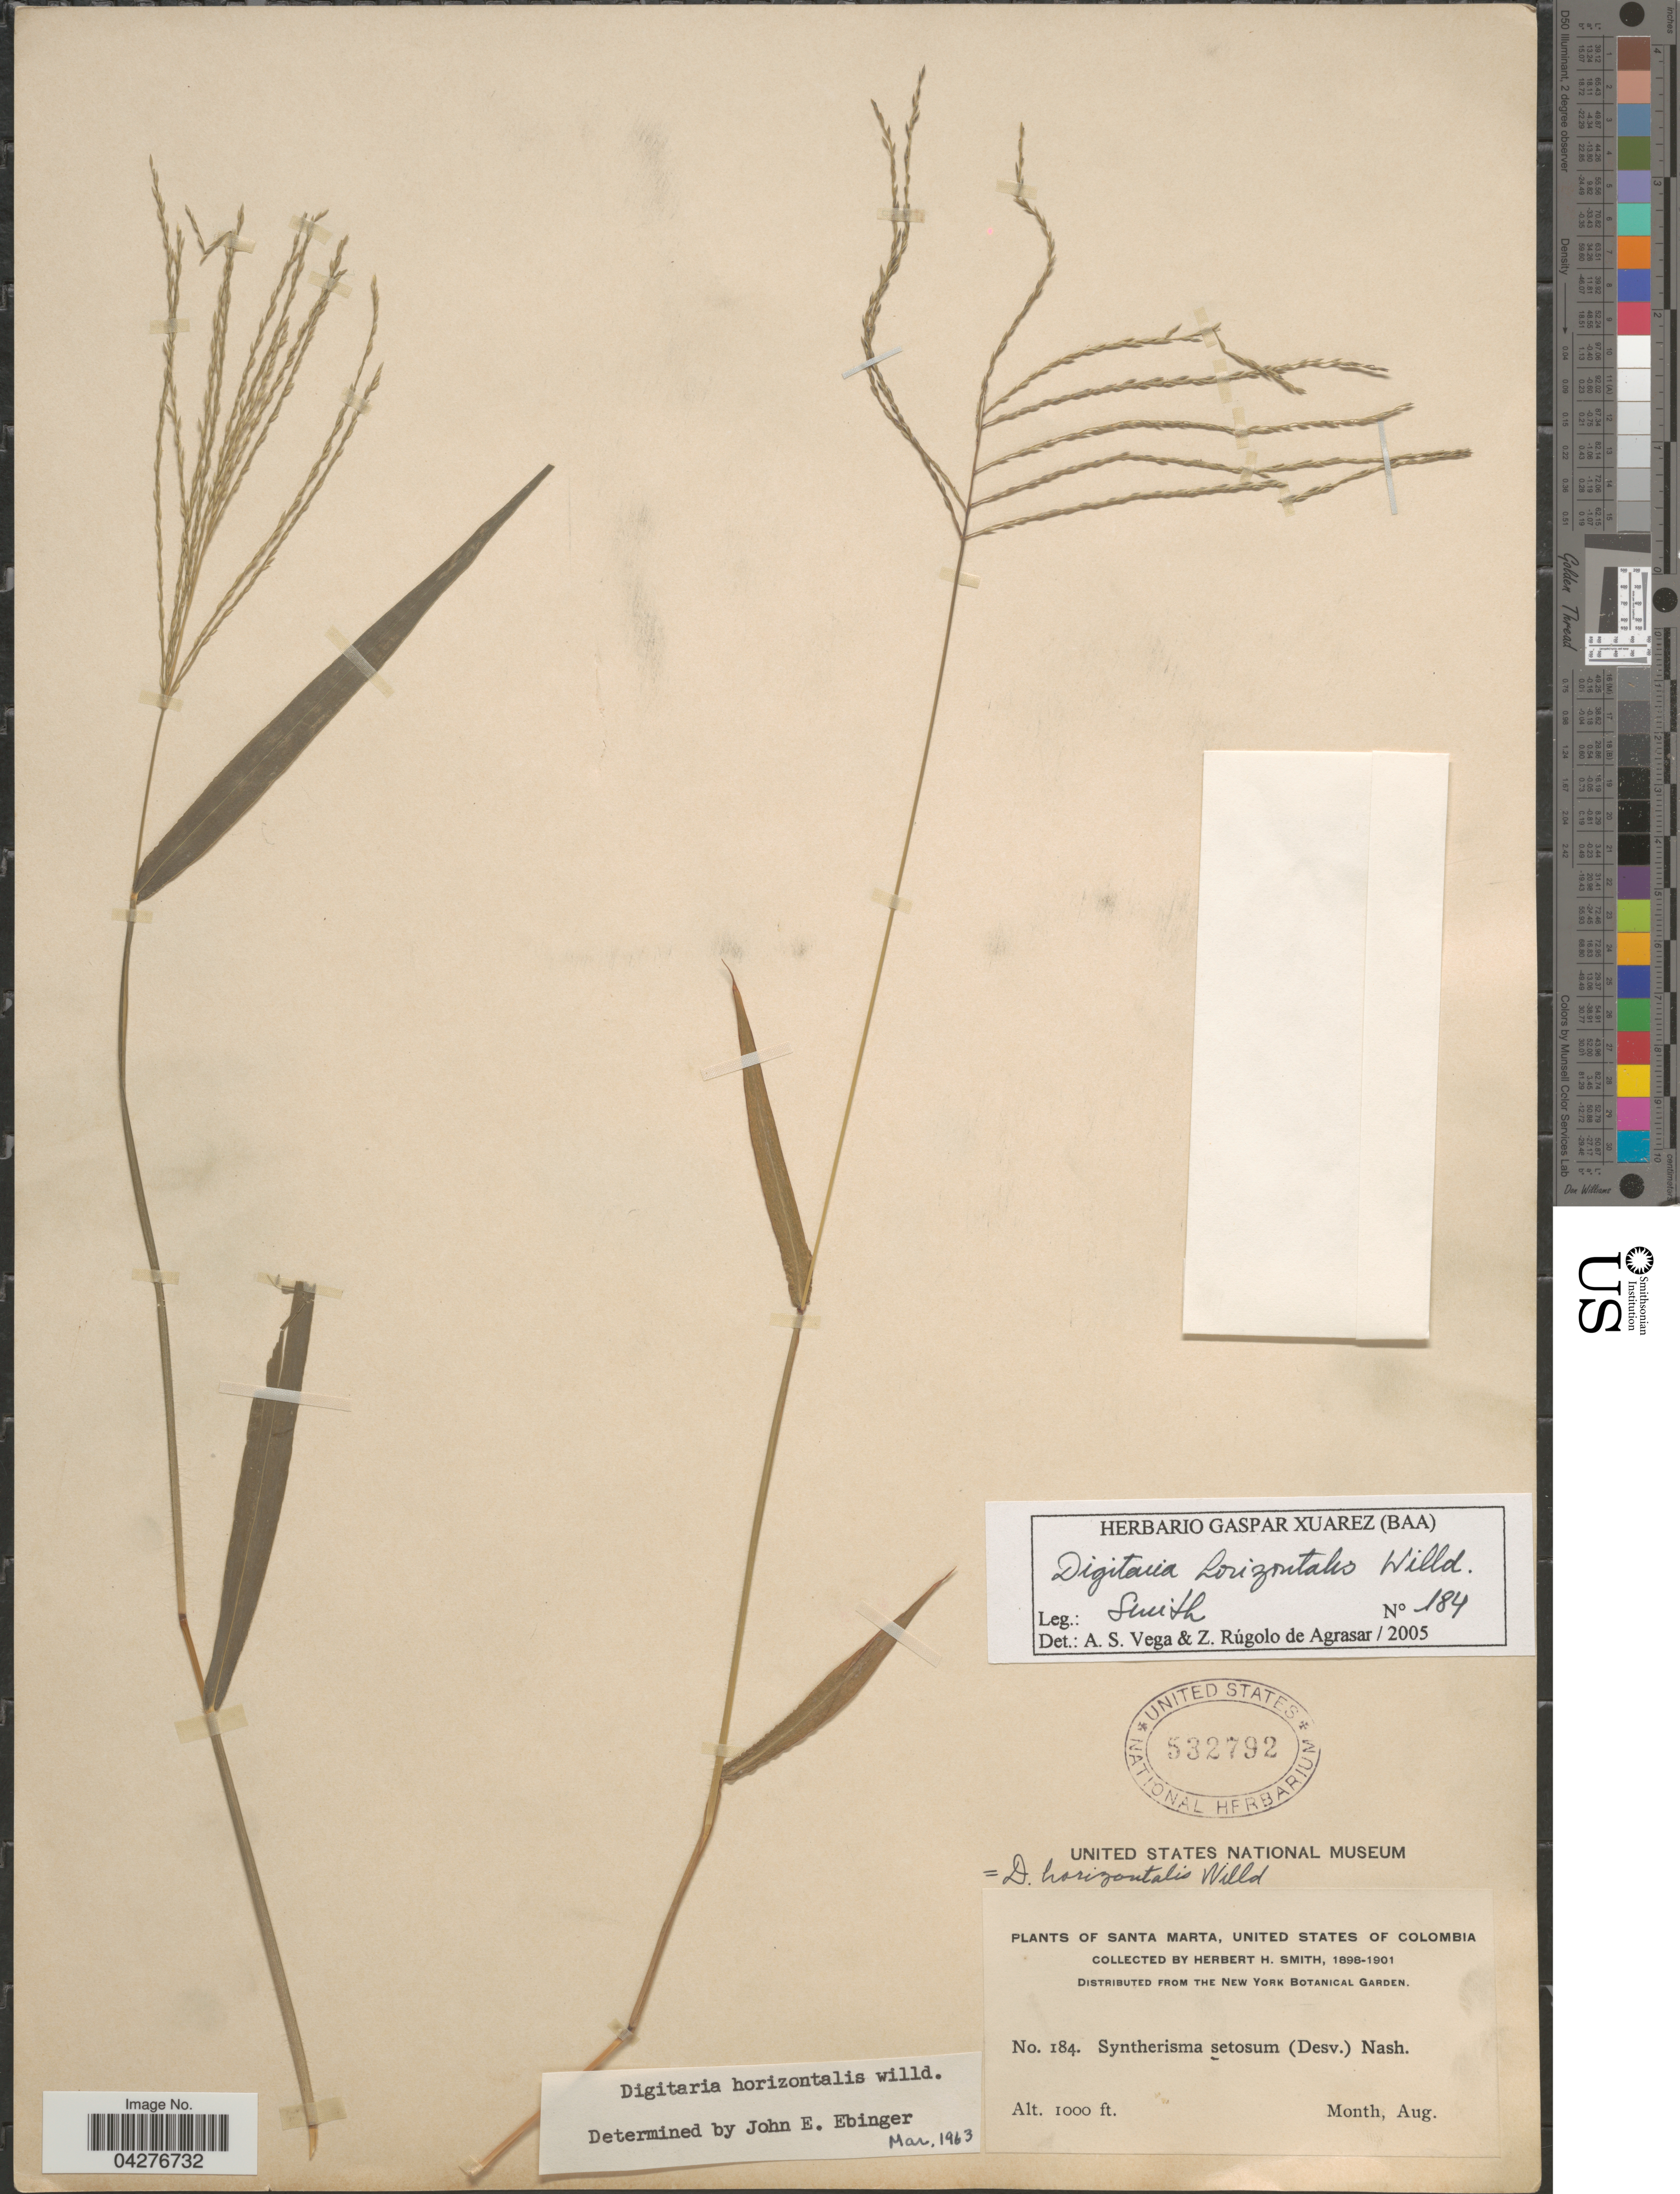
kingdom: Plantae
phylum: Tracheophyta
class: Liliopsida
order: Poales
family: Poaceae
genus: Digitaria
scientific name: Digitaria horizontalis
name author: Willd.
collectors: Herbert H. Smith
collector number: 184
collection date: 1898-08/1901-08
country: Colombia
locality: Santa Marta, United States of Colombia.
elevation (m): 305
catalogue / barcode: US 532792